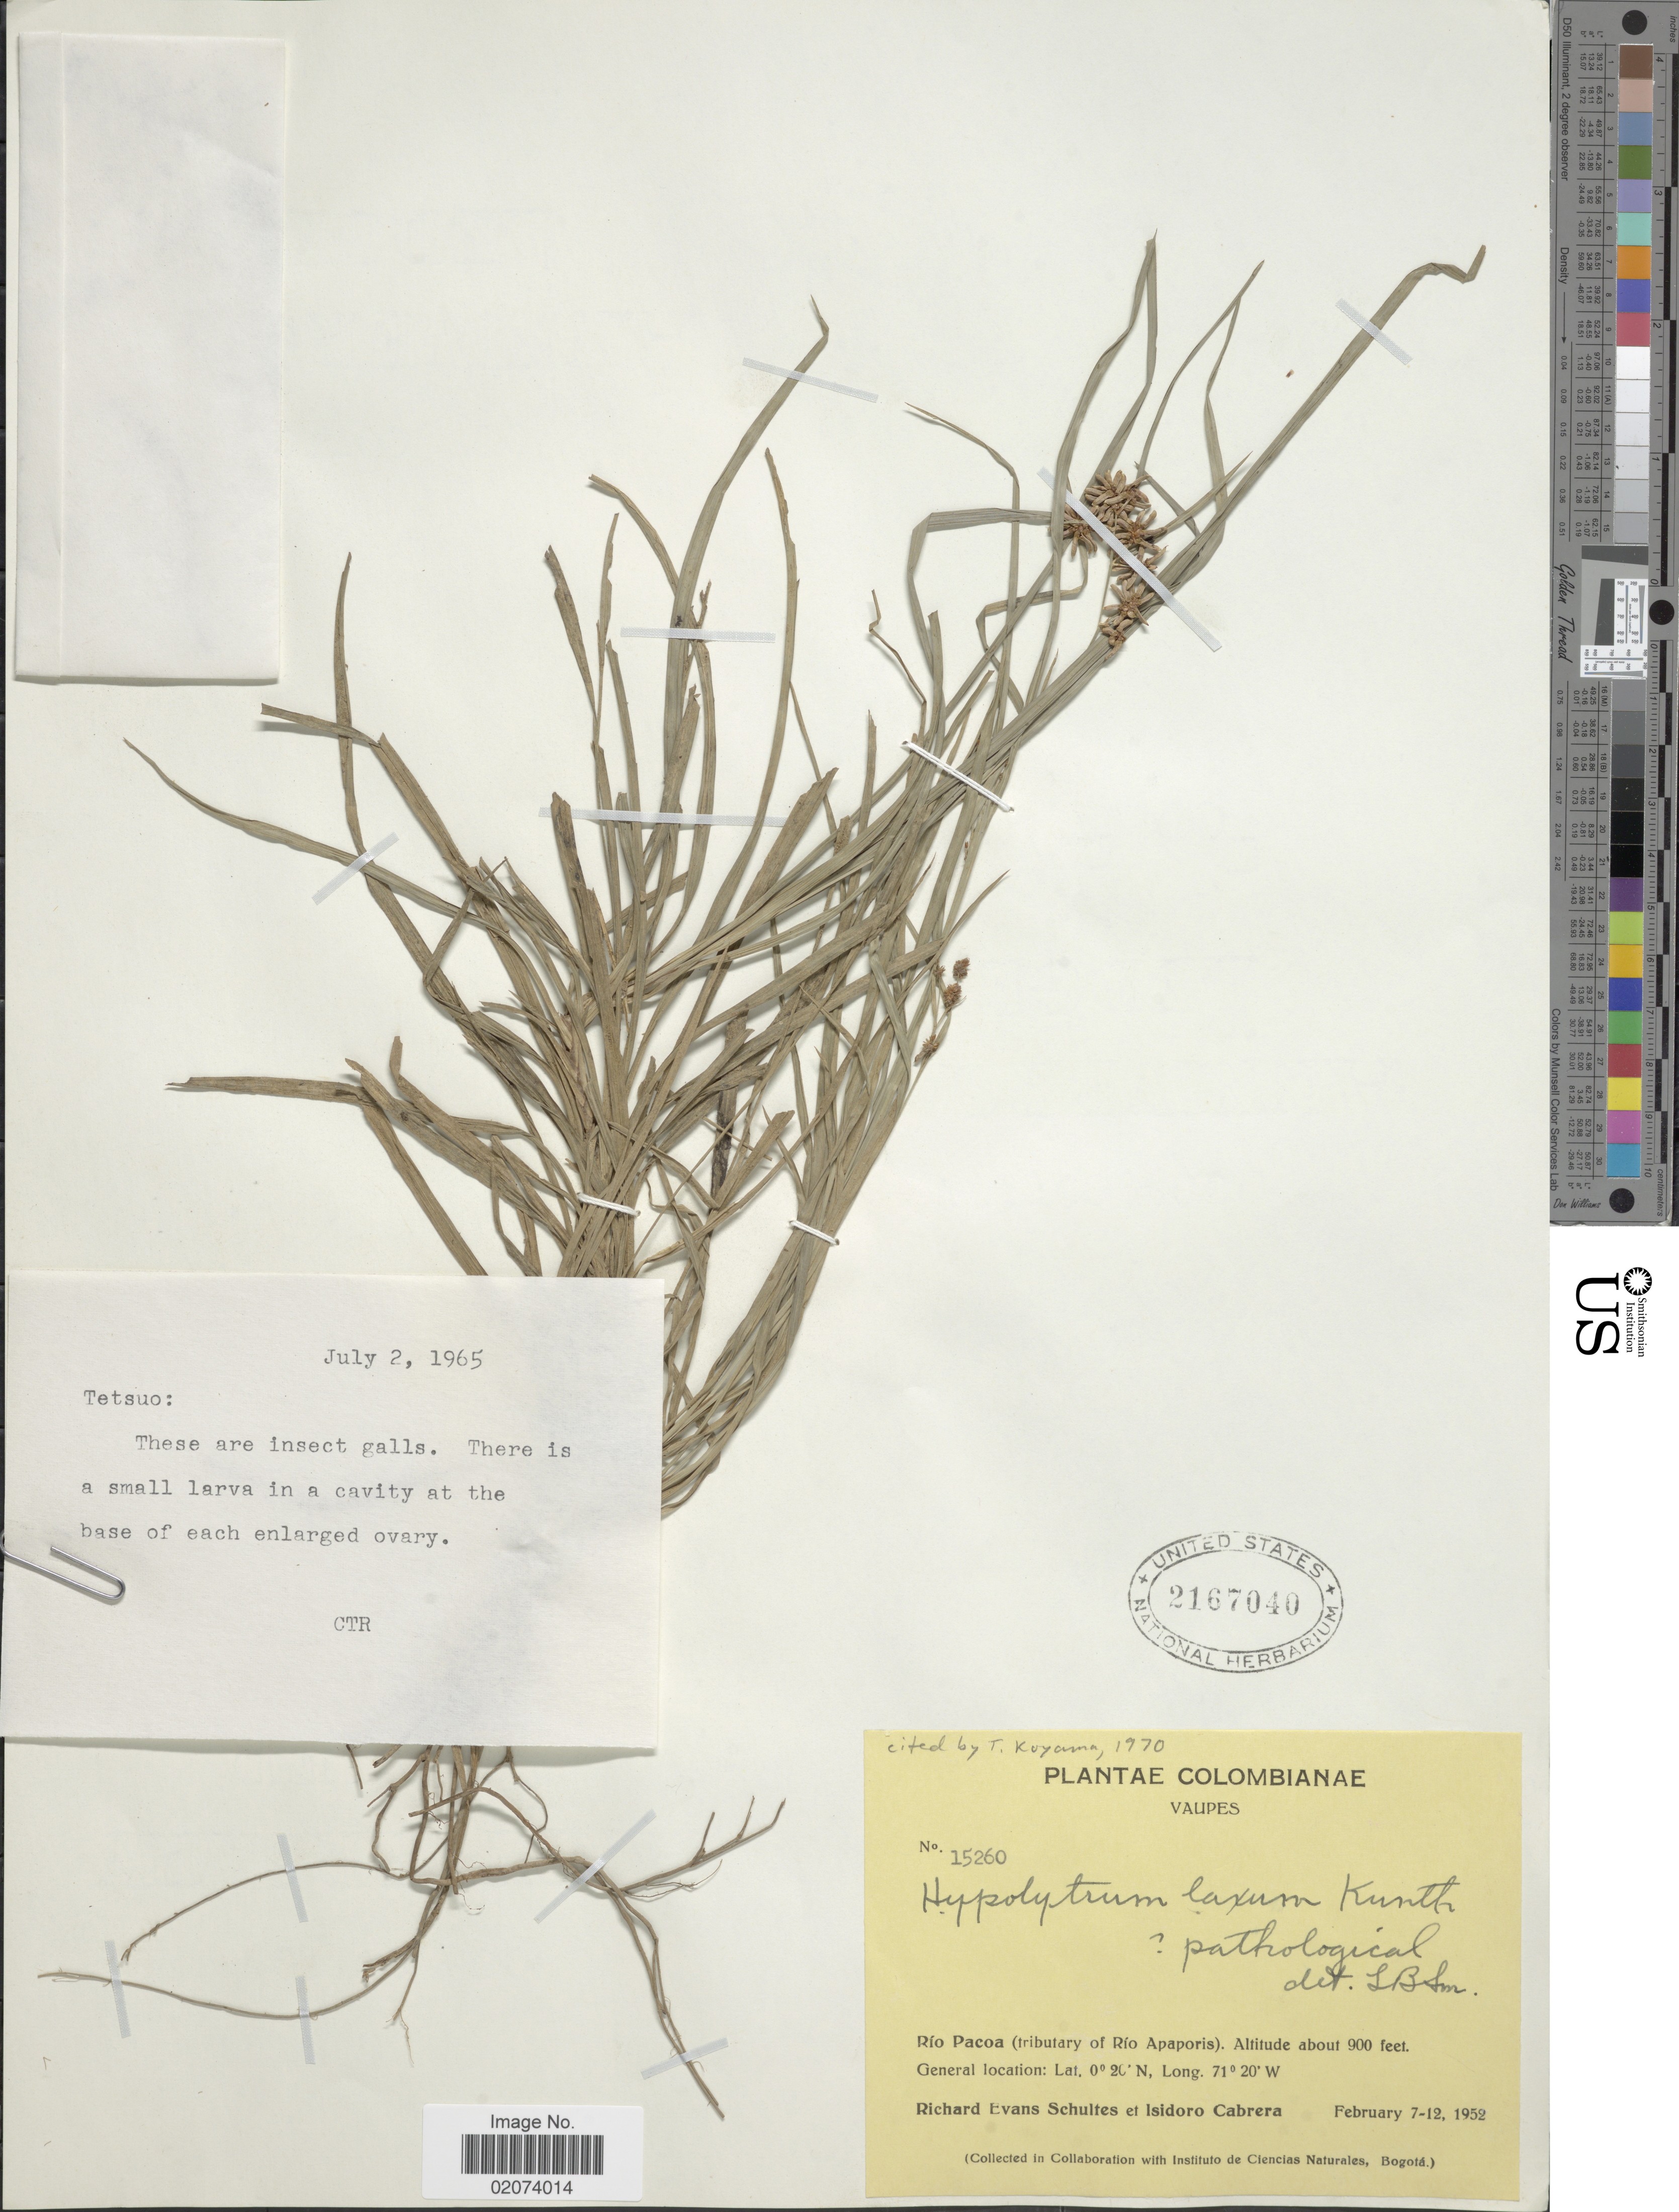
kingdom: Plantae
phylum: Tracheophyta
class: Liliopsida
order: Poales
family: Cyperaceae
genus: Hypolytrum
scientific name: Hypolytrum laxum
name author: Kunth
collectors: R. E. Schultes & I. Cabrera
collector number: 15260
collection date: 1952-02-07/1952-02-12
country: Colombia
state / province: Vaupés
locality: Rio Pacoa (tributary of Rio Apaporis)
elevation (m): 274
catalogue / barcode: US 2167040